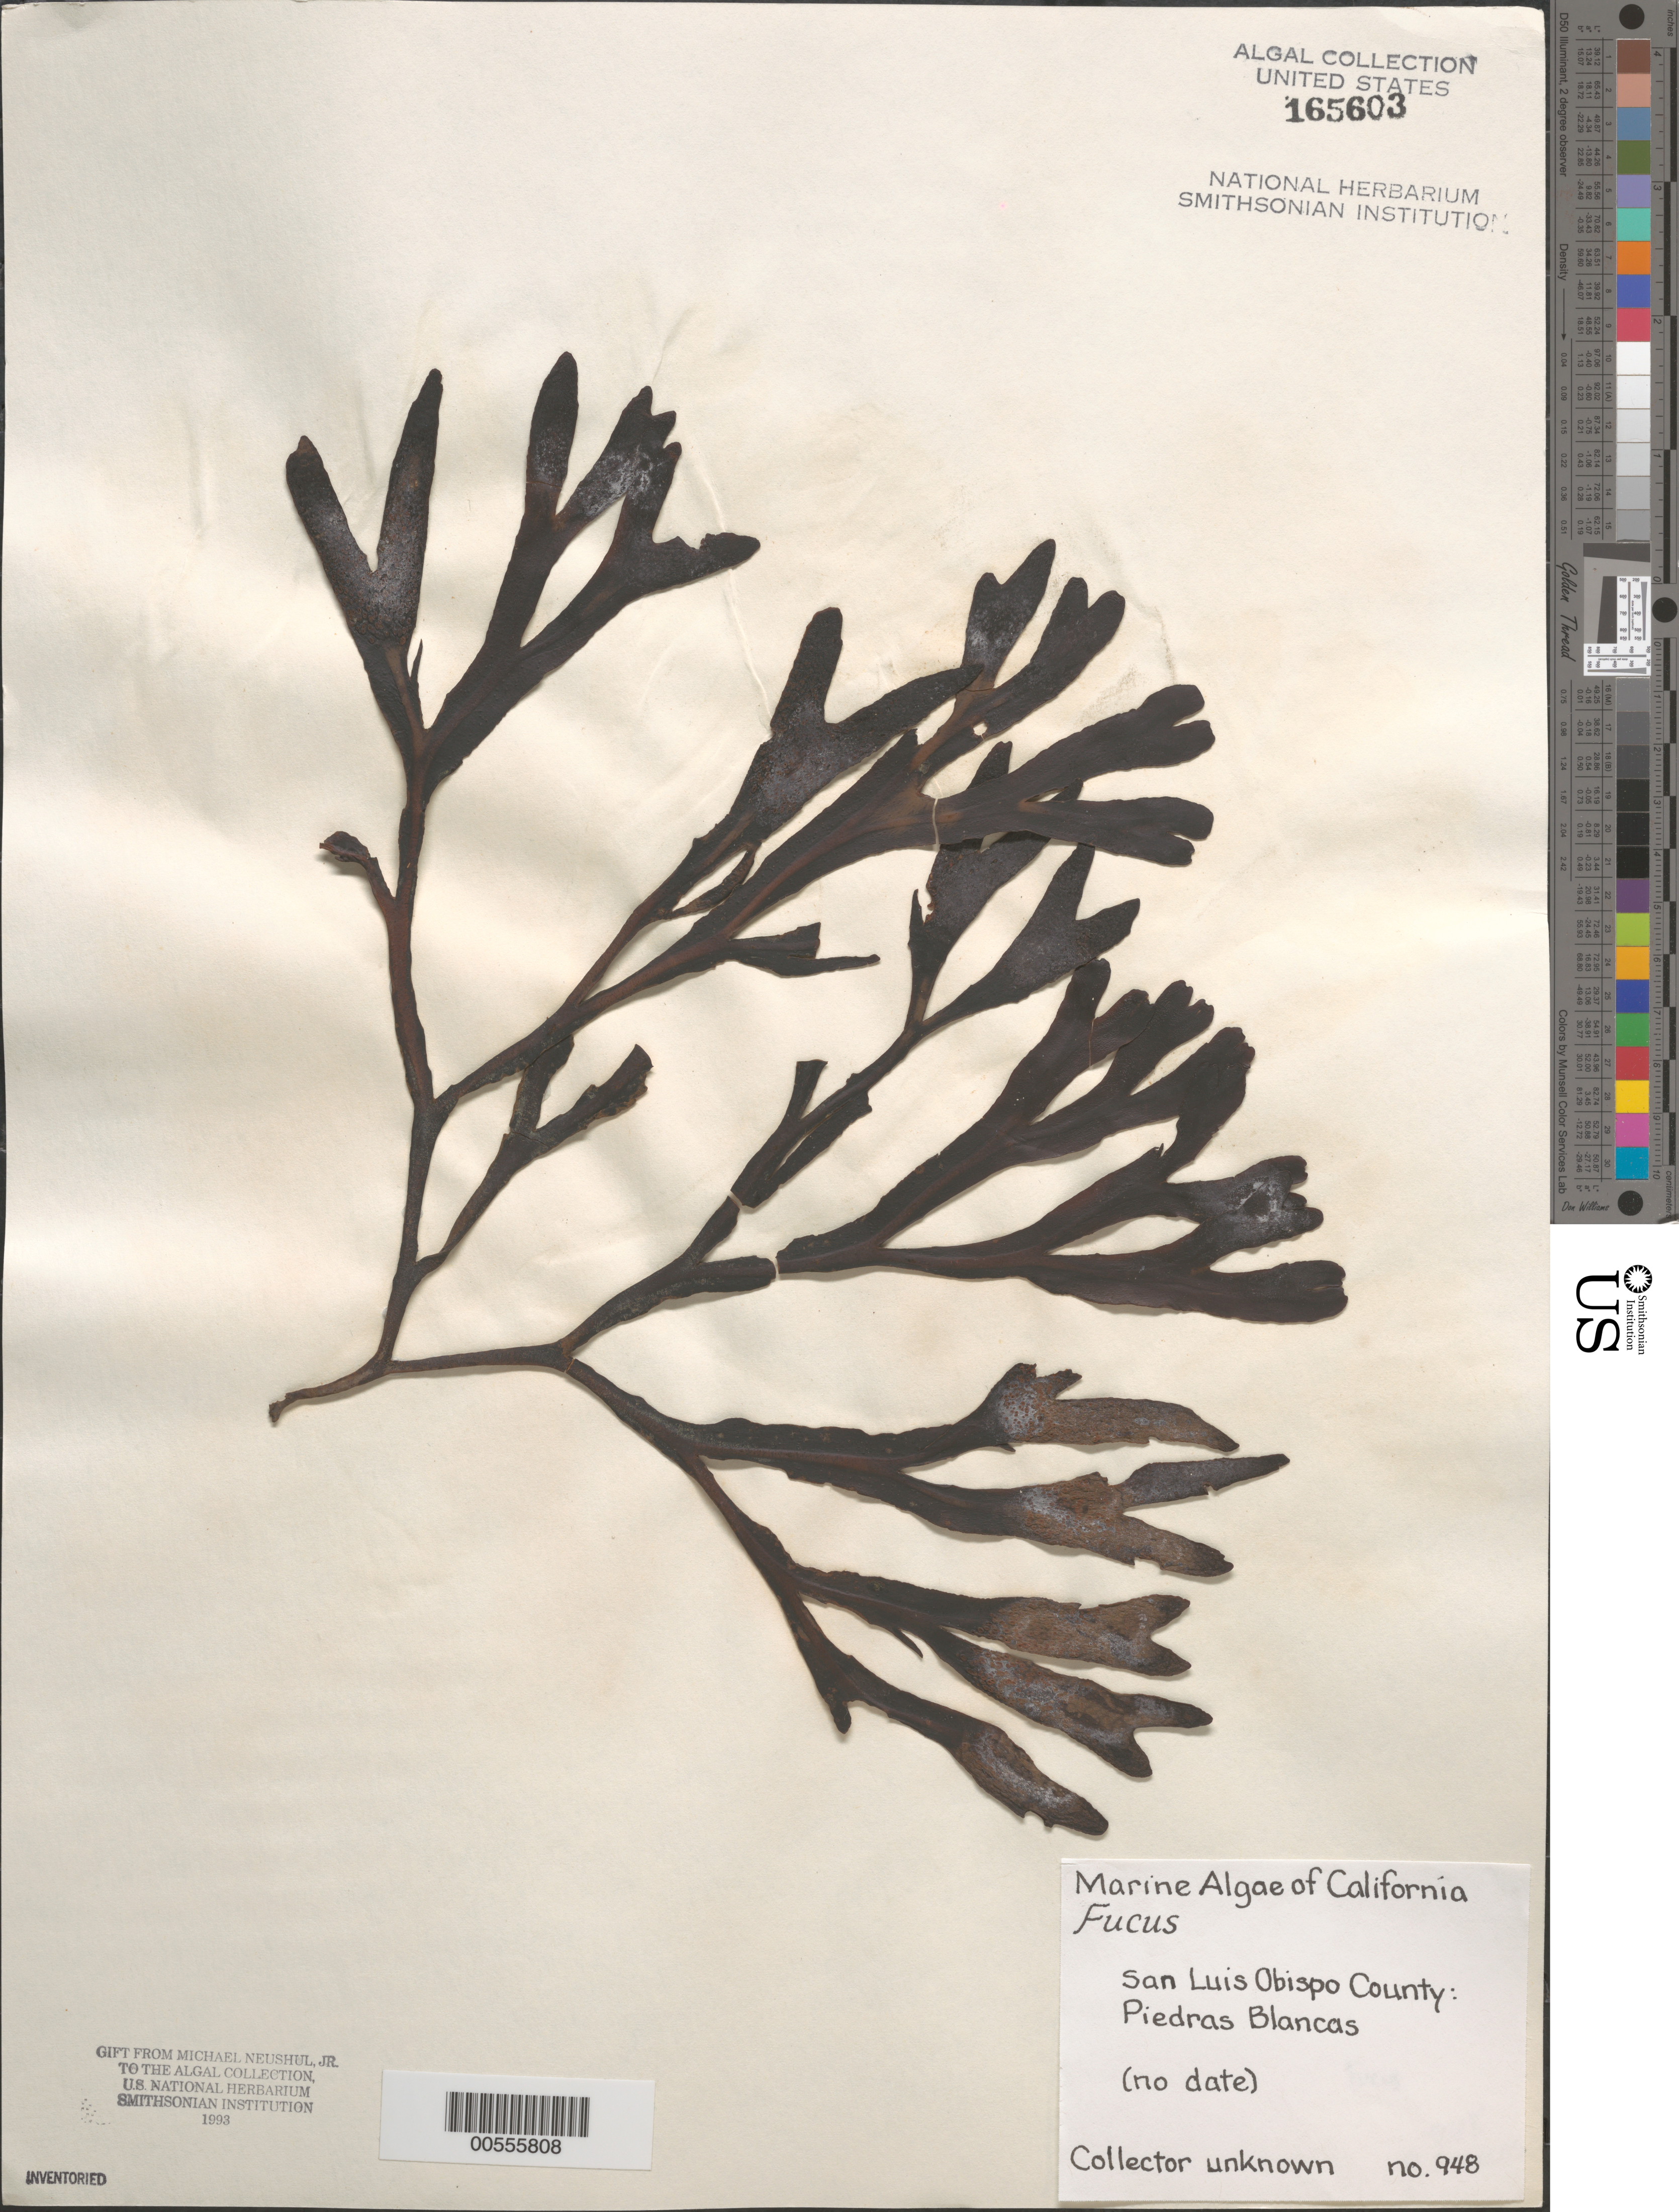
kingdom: Chromista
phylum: Ochrophyta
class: Phaeophyceae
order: Fucales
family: Fucaceae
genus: Fucus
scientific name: Fucus sp.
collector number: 948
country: United States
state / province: California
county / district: San Luis Obispo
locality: Piedras Blancas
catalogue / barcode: US 165603